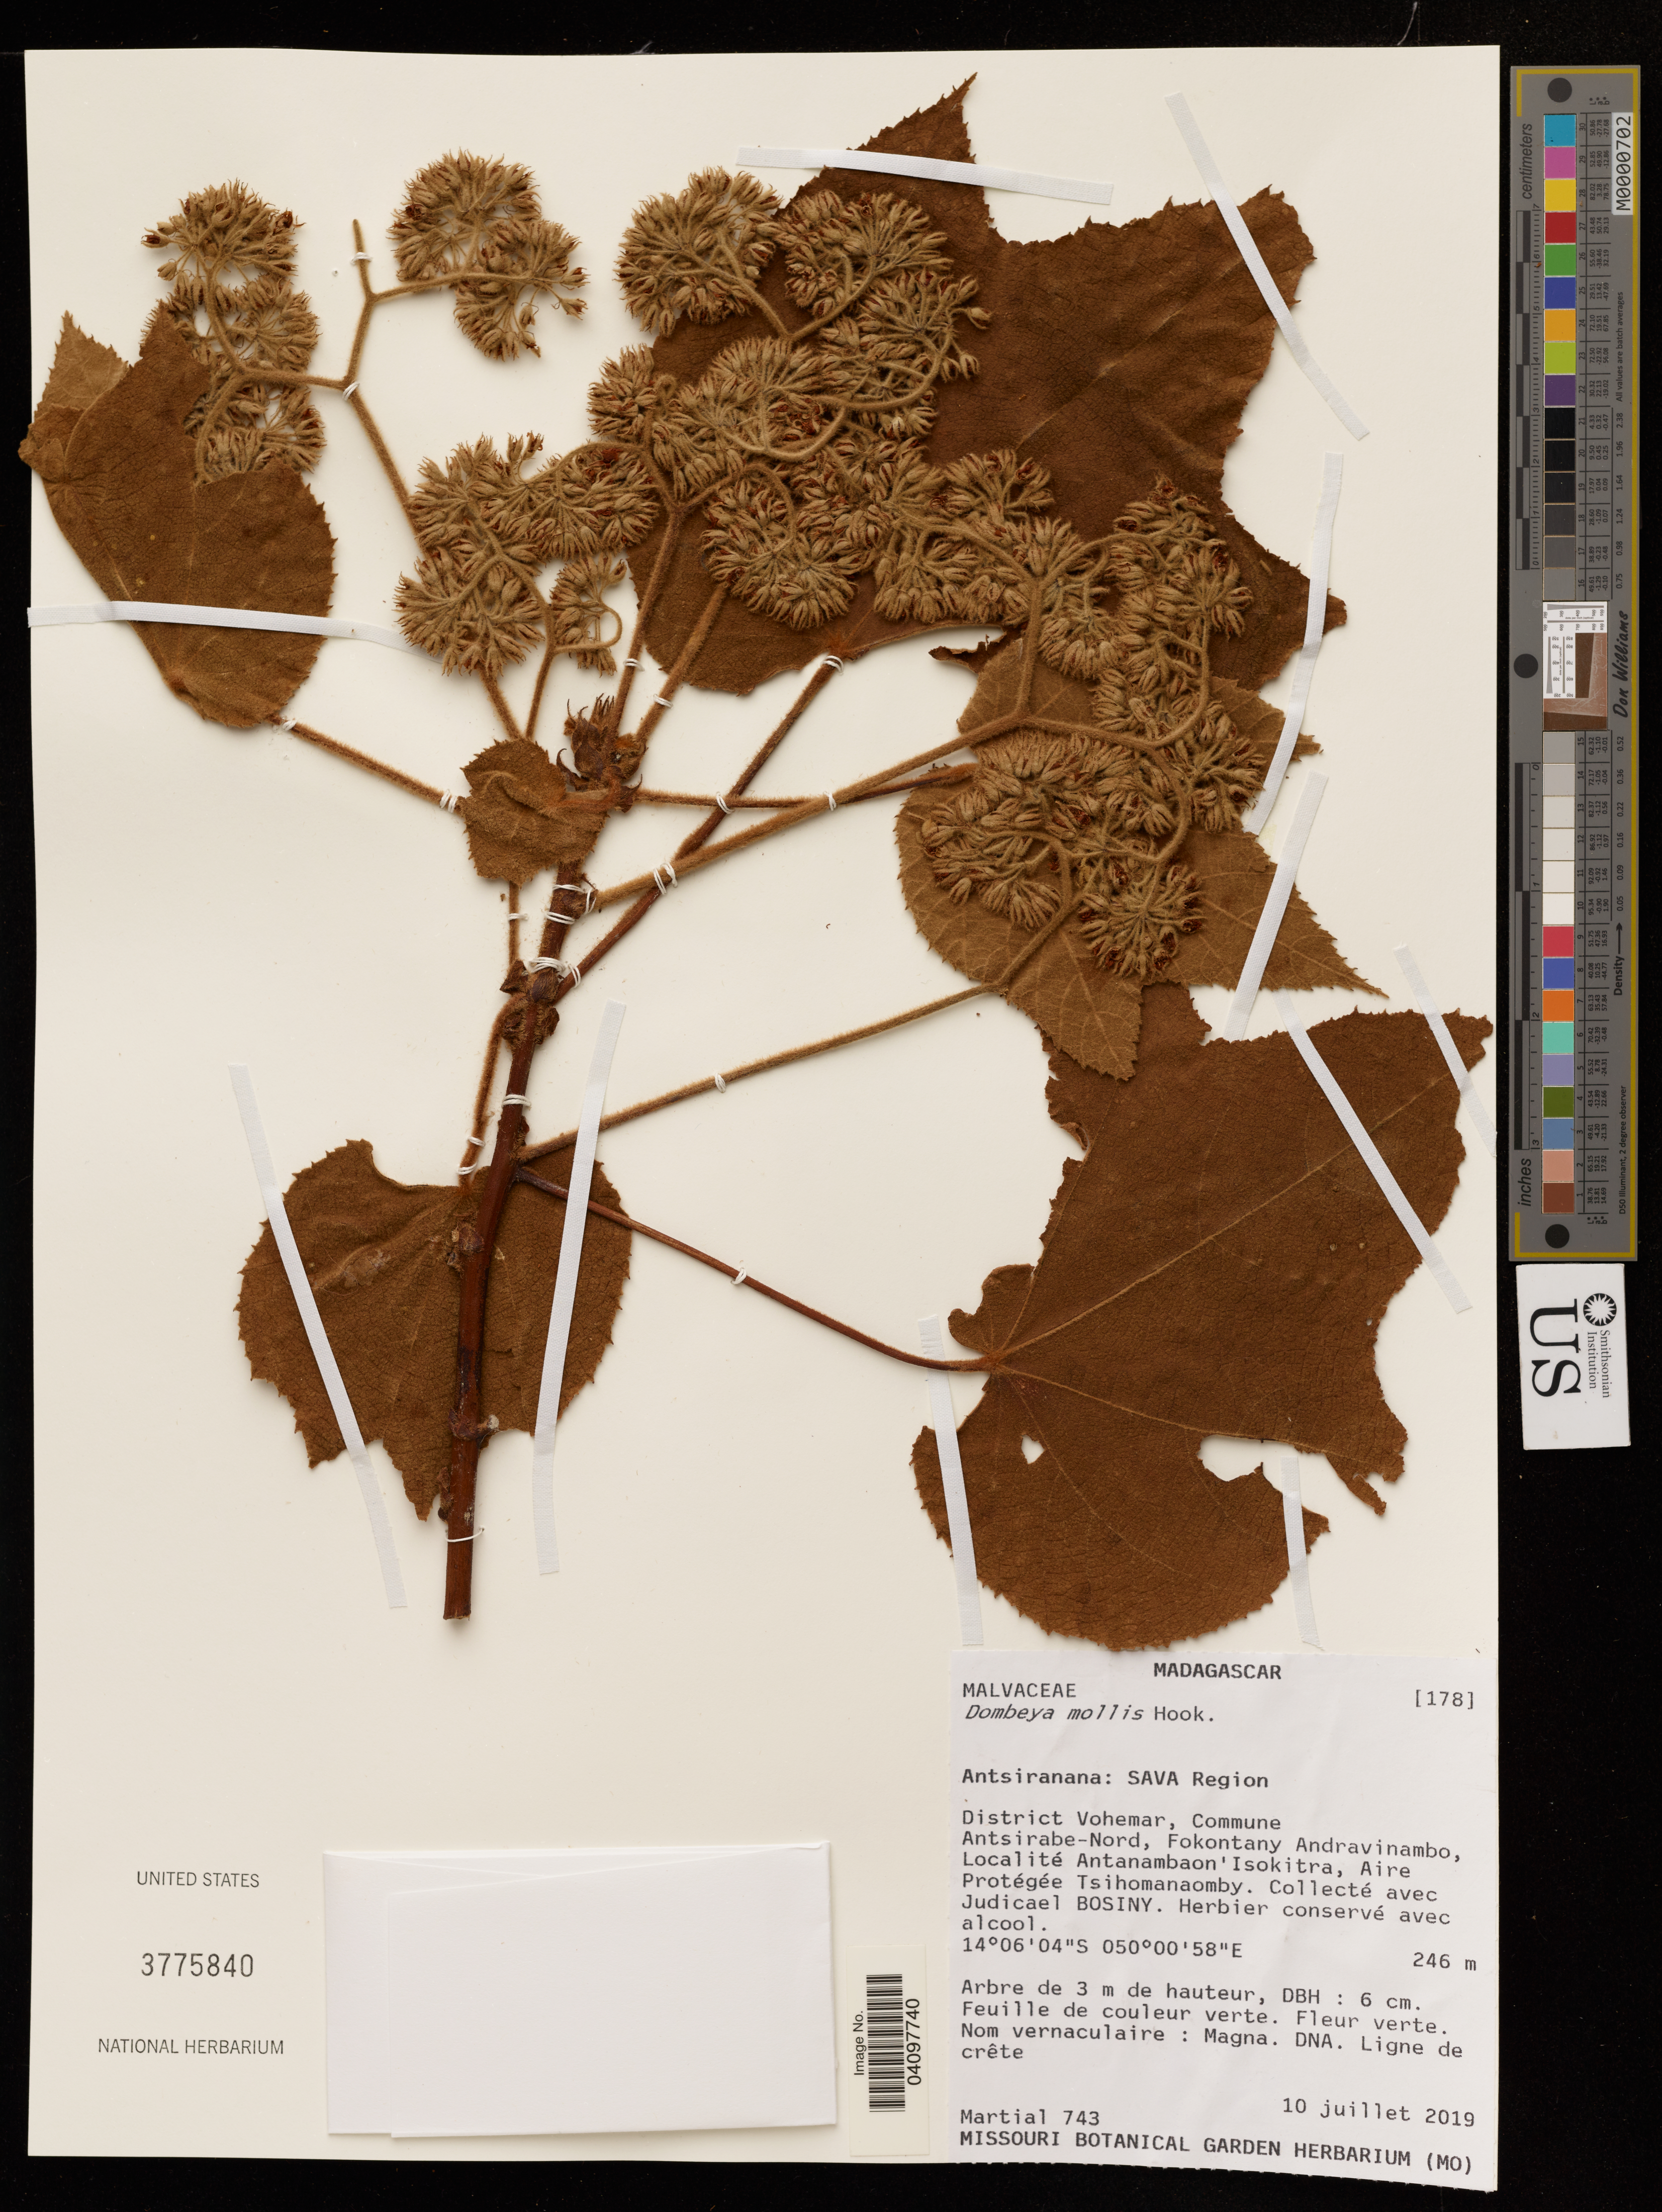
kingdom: Plantae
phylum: Tracheophyta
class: Magnoliopsida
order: Malvales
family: Malvaceae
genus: Dombeya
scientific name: Dombeya mollis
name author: Hook.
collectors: Martial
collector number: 743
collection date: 2019-07-10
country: Madagascar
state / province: Antsiranana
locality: Sava Region. District Vohemar, Commune Antsirabe-Nord, Fokontany Andravinambo, Localité Antanambaon'Isokitra, Aire Protégée Tsihomanaomby.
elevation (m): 246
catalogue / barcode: US 3775840